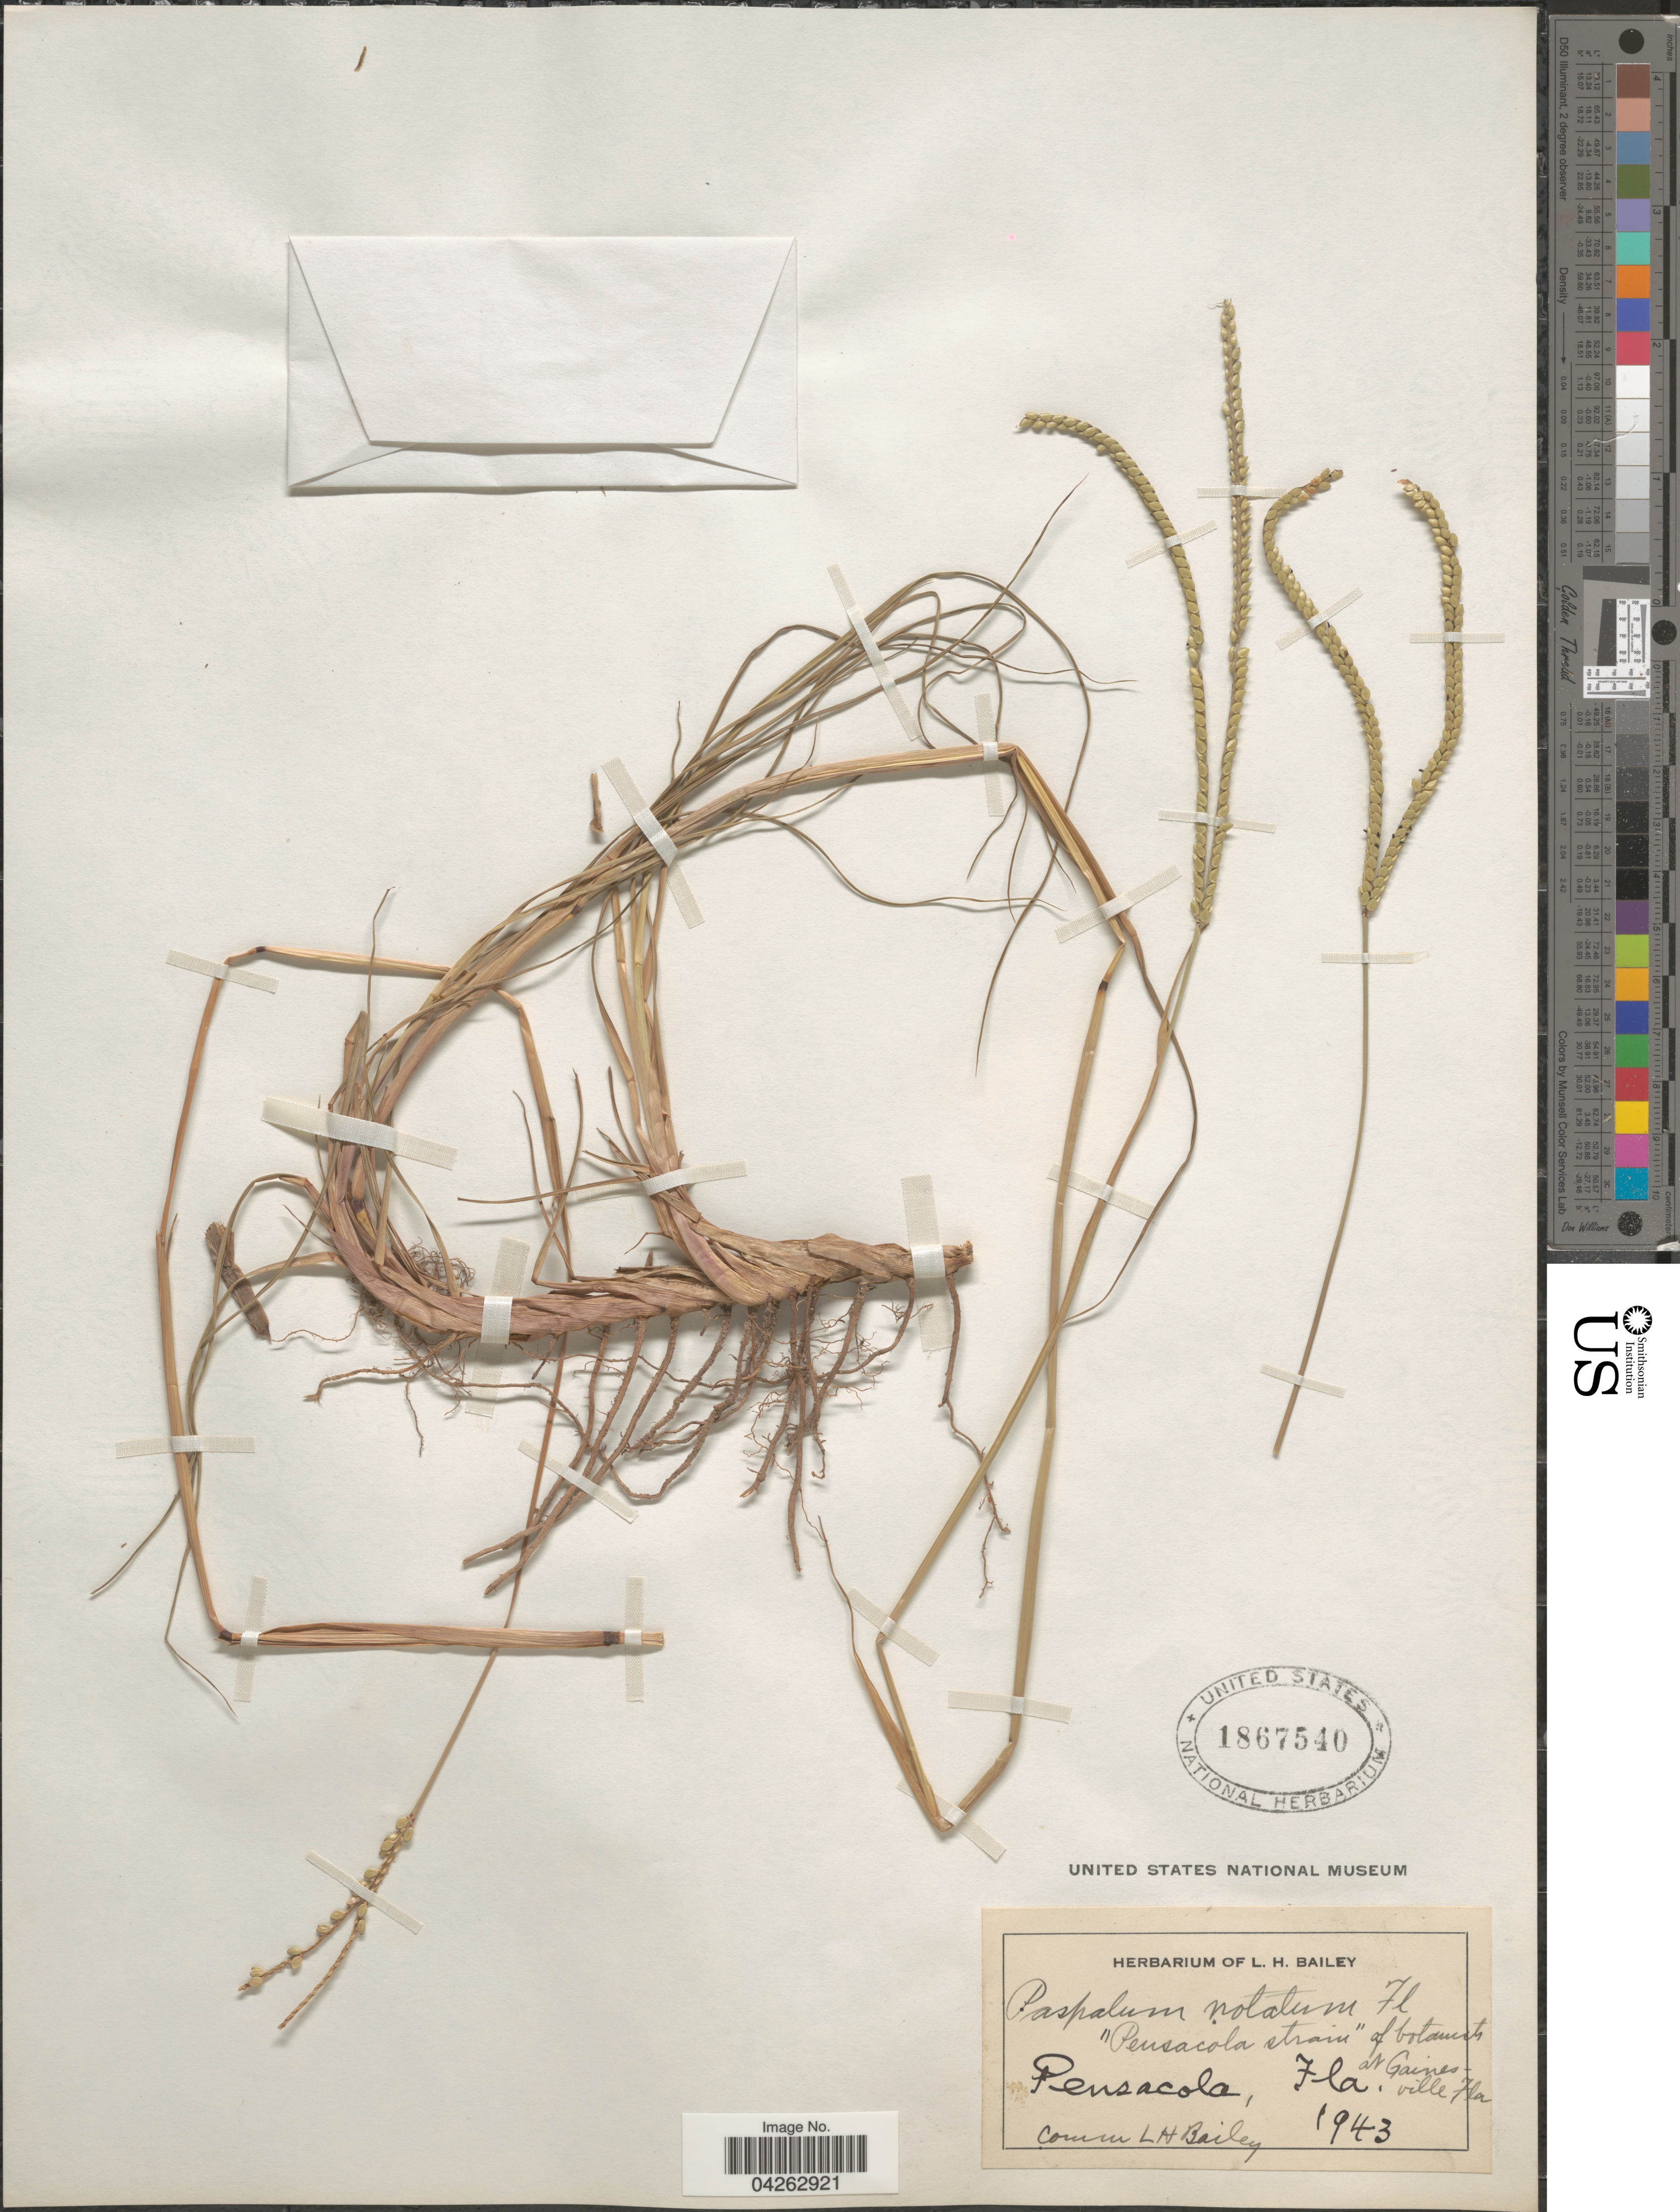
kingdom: Plantae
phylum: Tracheophyta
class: Liliopsida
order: Poales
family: Poaceae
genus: Paspalum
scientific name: Paspalum notatum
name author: Flüggé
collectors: ex herb. L. H. Bailey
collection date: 1943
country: United States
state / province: Florida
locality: Pensacola. At Gainesville [unsure placement].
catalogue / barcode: US 1867540